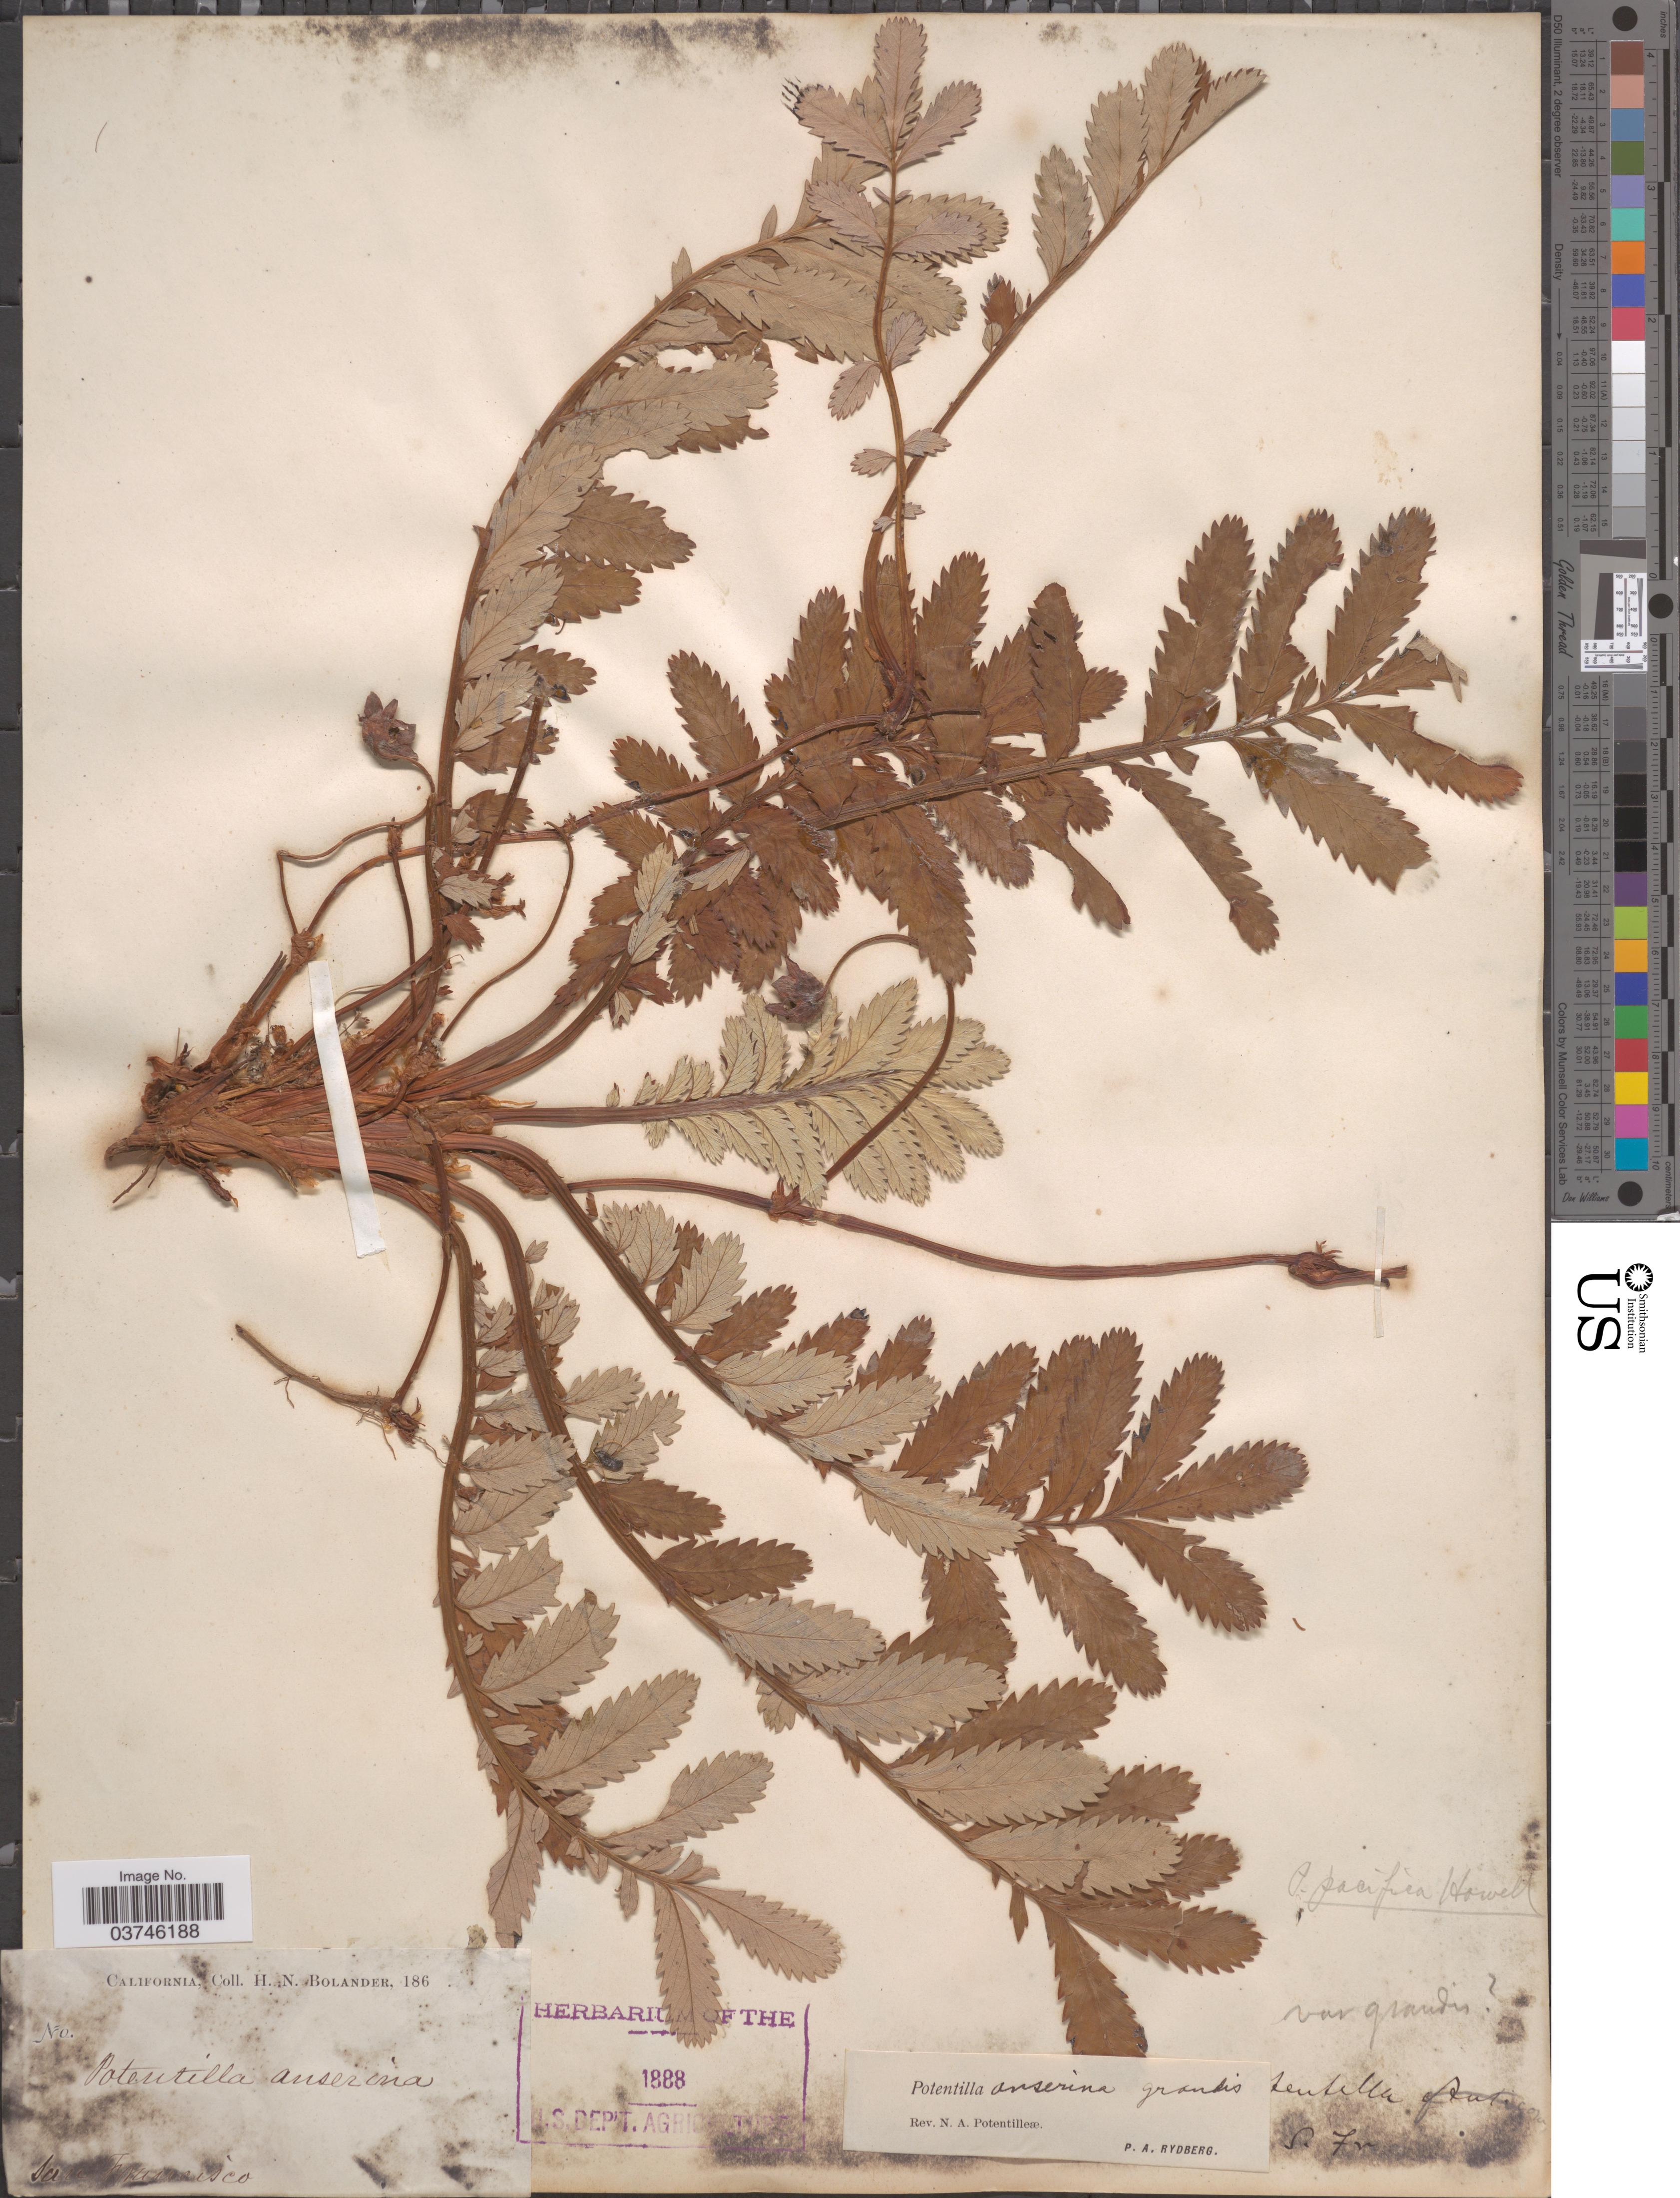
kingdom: Plantae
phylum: Tracheophyta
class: Magnoliopsida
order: Rosales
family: Rosaceae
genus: Argentina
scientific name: Argentina pacifica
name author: (Howell) Rydb.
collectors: H. Bolander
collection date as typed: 186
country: United States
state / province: California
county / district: San Francisco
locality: San Francisco.